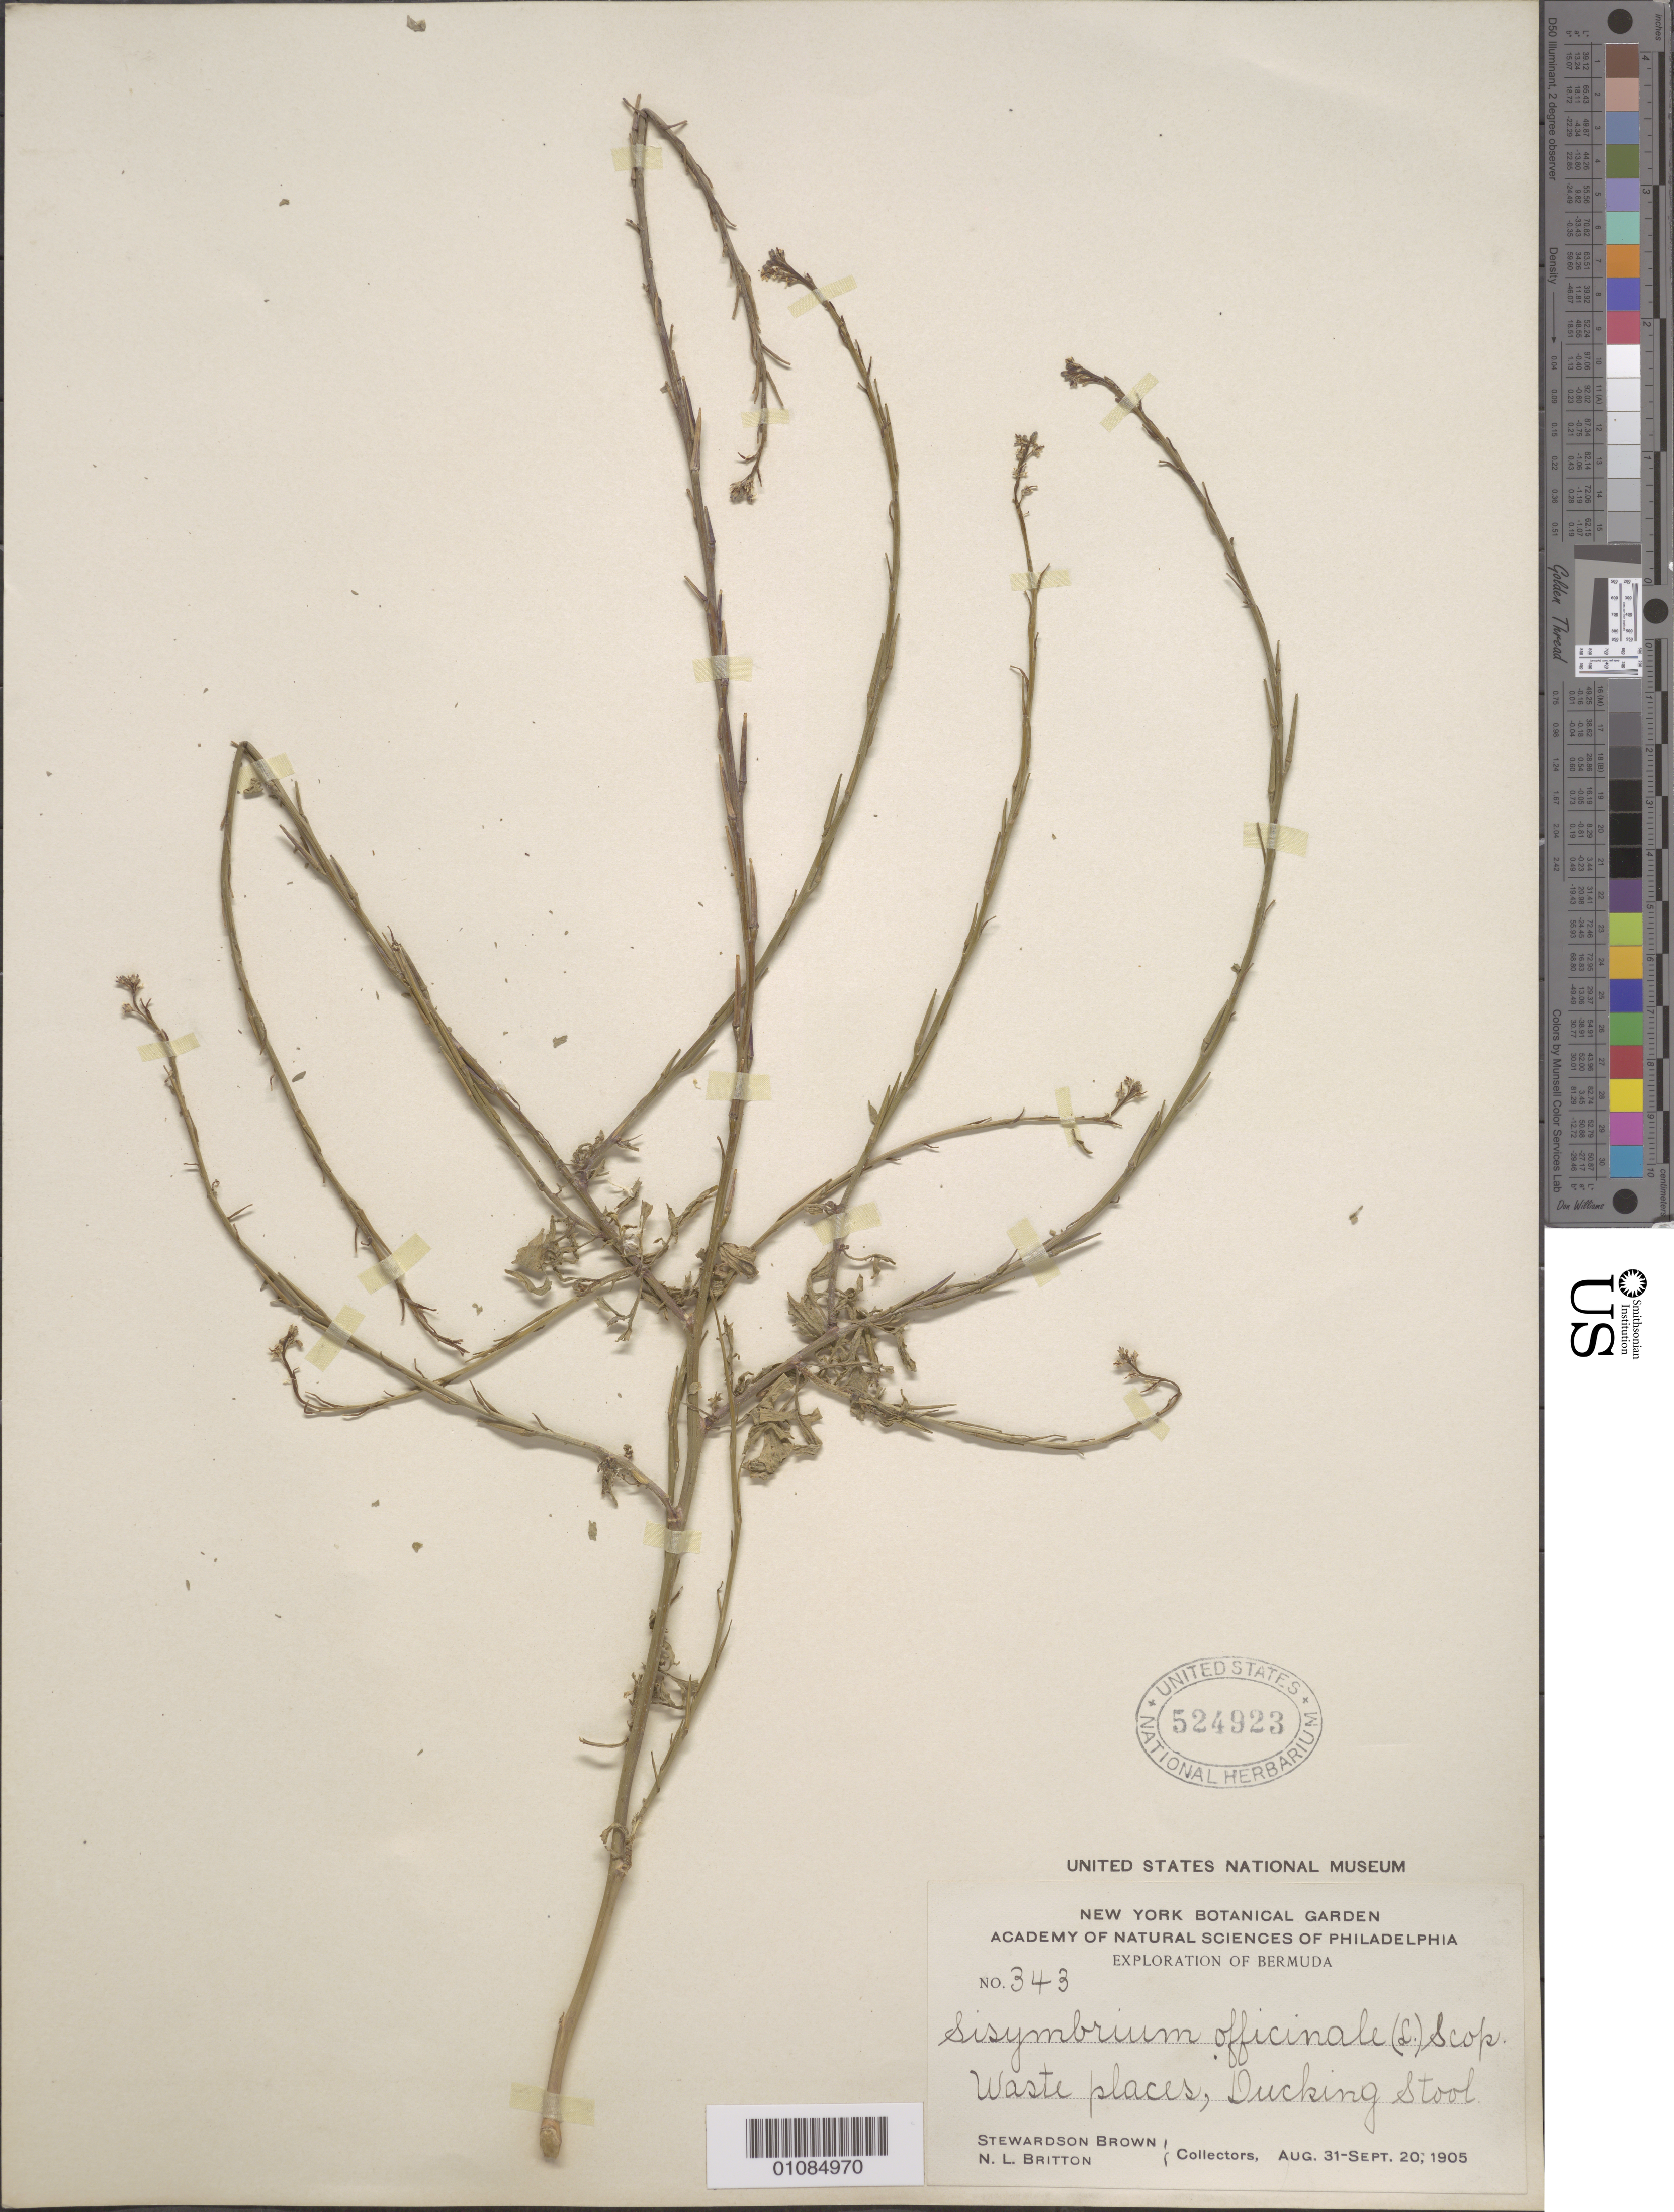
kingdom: Plantae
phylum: Tracheophyta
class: Magnoliopsida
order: Brassicales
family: Brassicaceae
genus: Sisymbrium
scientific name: Sisymbrium officinale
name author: (L.) Scop.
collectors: S. Brown & N. Britton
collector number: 343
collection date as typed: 31 Aug 1905 to 20 Sep 1905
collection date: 1905-08-31/1905-09-20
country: Bermuda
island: Bermuda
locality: Waste places, Ducking Stool.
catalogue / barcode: US 524923